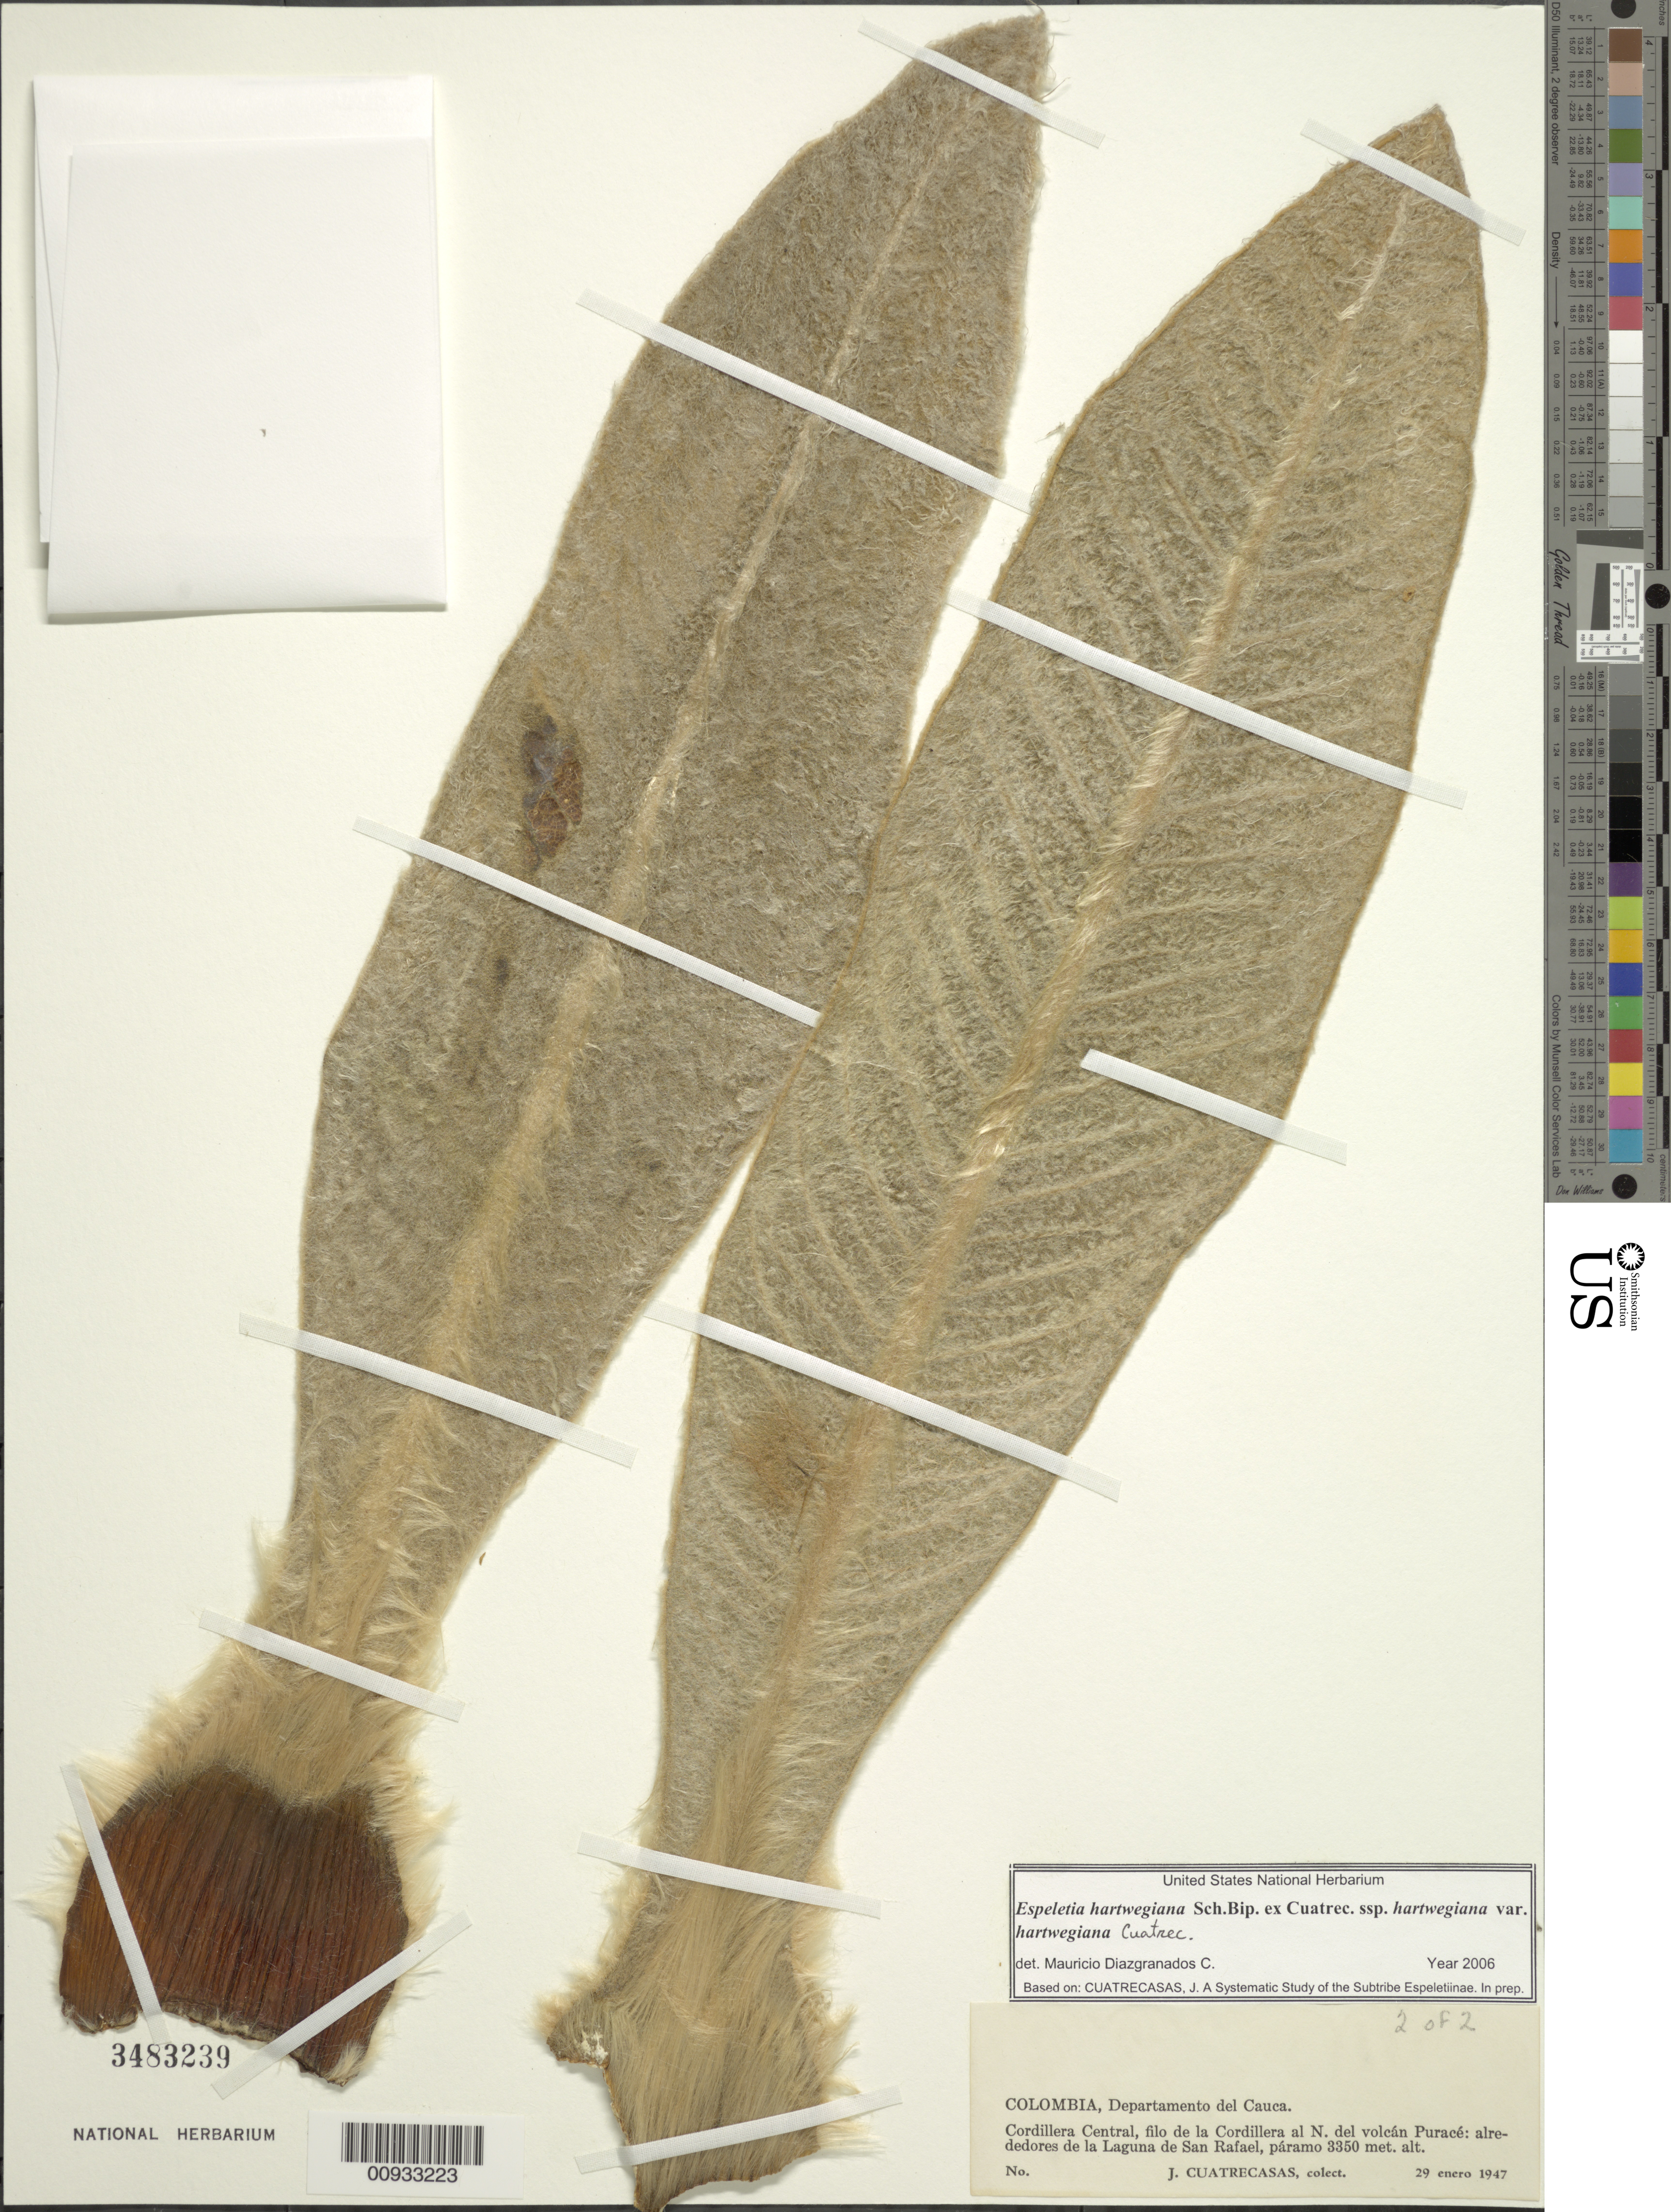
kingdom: Plantae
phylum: Tracheophyta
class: Magnoliopsida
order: Asterales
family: Asteraceae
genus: Espeletia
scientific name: Espeletia hartwegiana var. hartwegiana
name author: Cuatrec.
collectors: J. Cuatrecasas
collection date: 1947-01-29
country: Colombia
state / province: Cauca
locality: Cordillera Central, filo de la Cordillera al N. del volcan Purace: alrededores de la Laguna de San Rafael.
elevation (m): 3350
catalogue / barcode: US 3483239